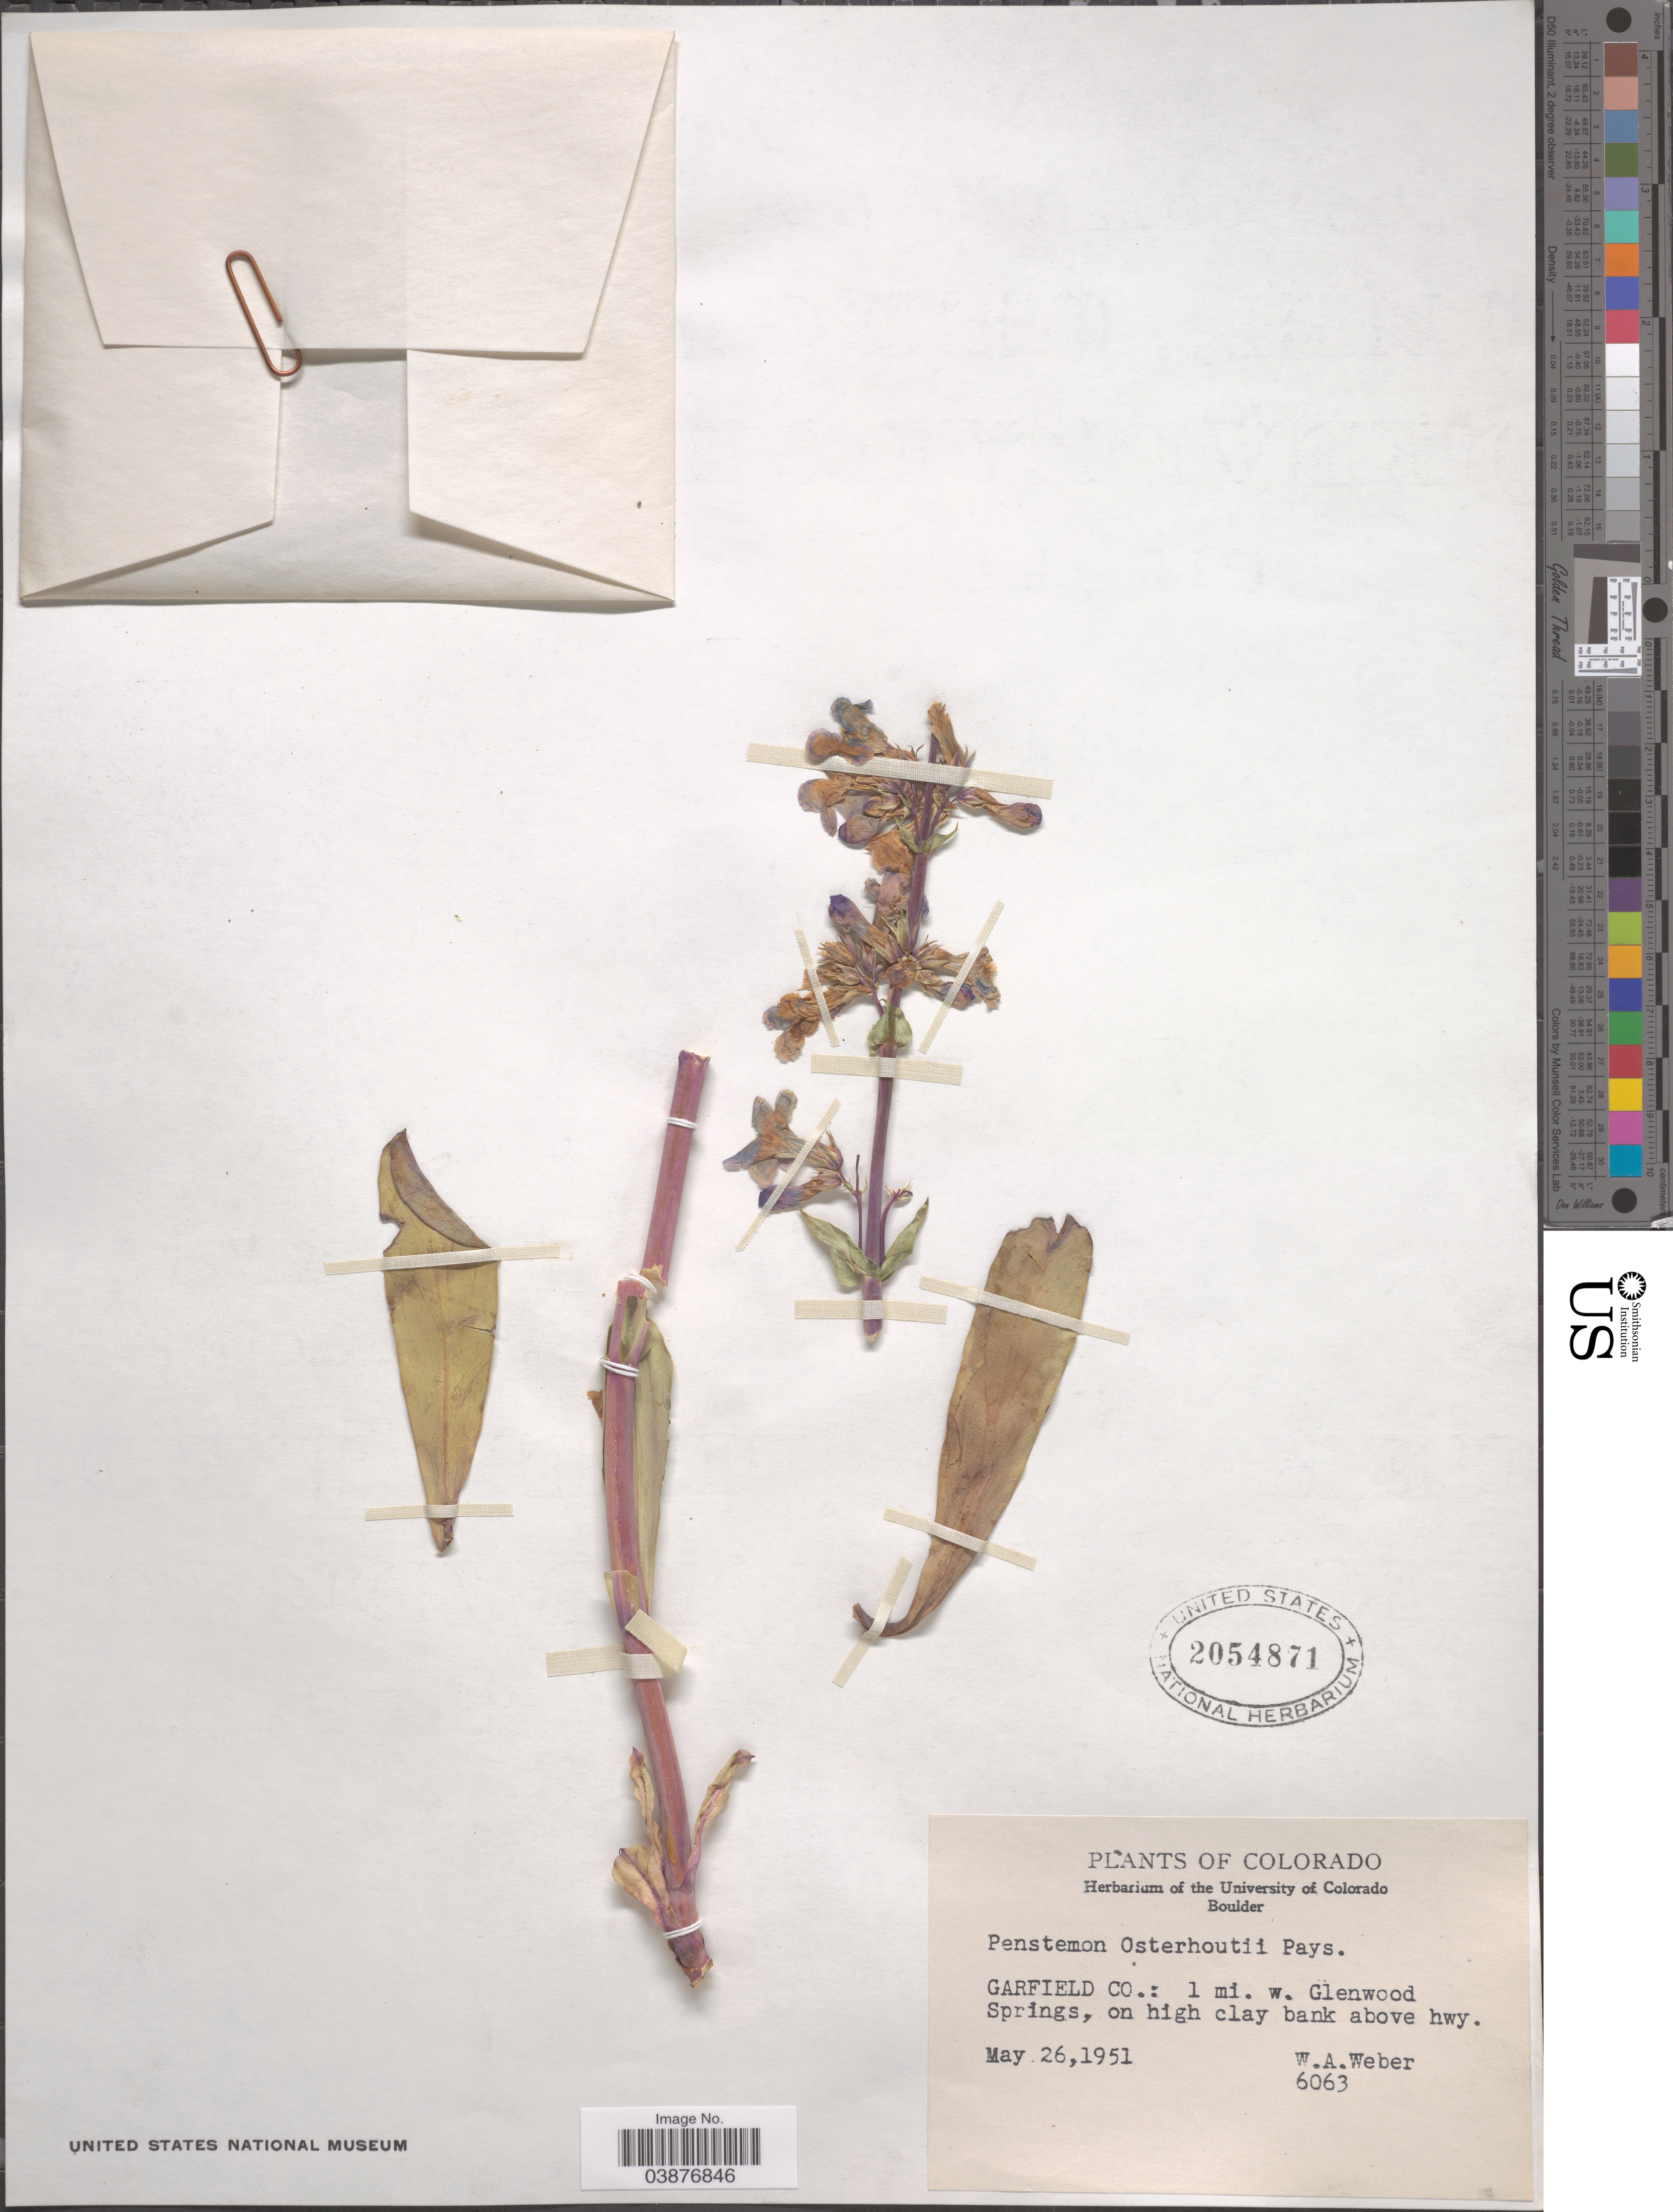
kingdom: Plantae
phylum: Tracheophyta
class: Magnoliopsida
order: Lamiales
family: Plantaginaceae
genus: Penstemon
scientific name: Penstemon osterhoutii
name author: Pennell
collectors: W. A. Weber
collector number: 6063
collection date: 1951-05-26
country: United States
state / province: Colorado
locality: Garfield Co.: 1 mi. w. Glenwood Springs, on high clay bank above hwy.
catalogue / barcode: US 2054871